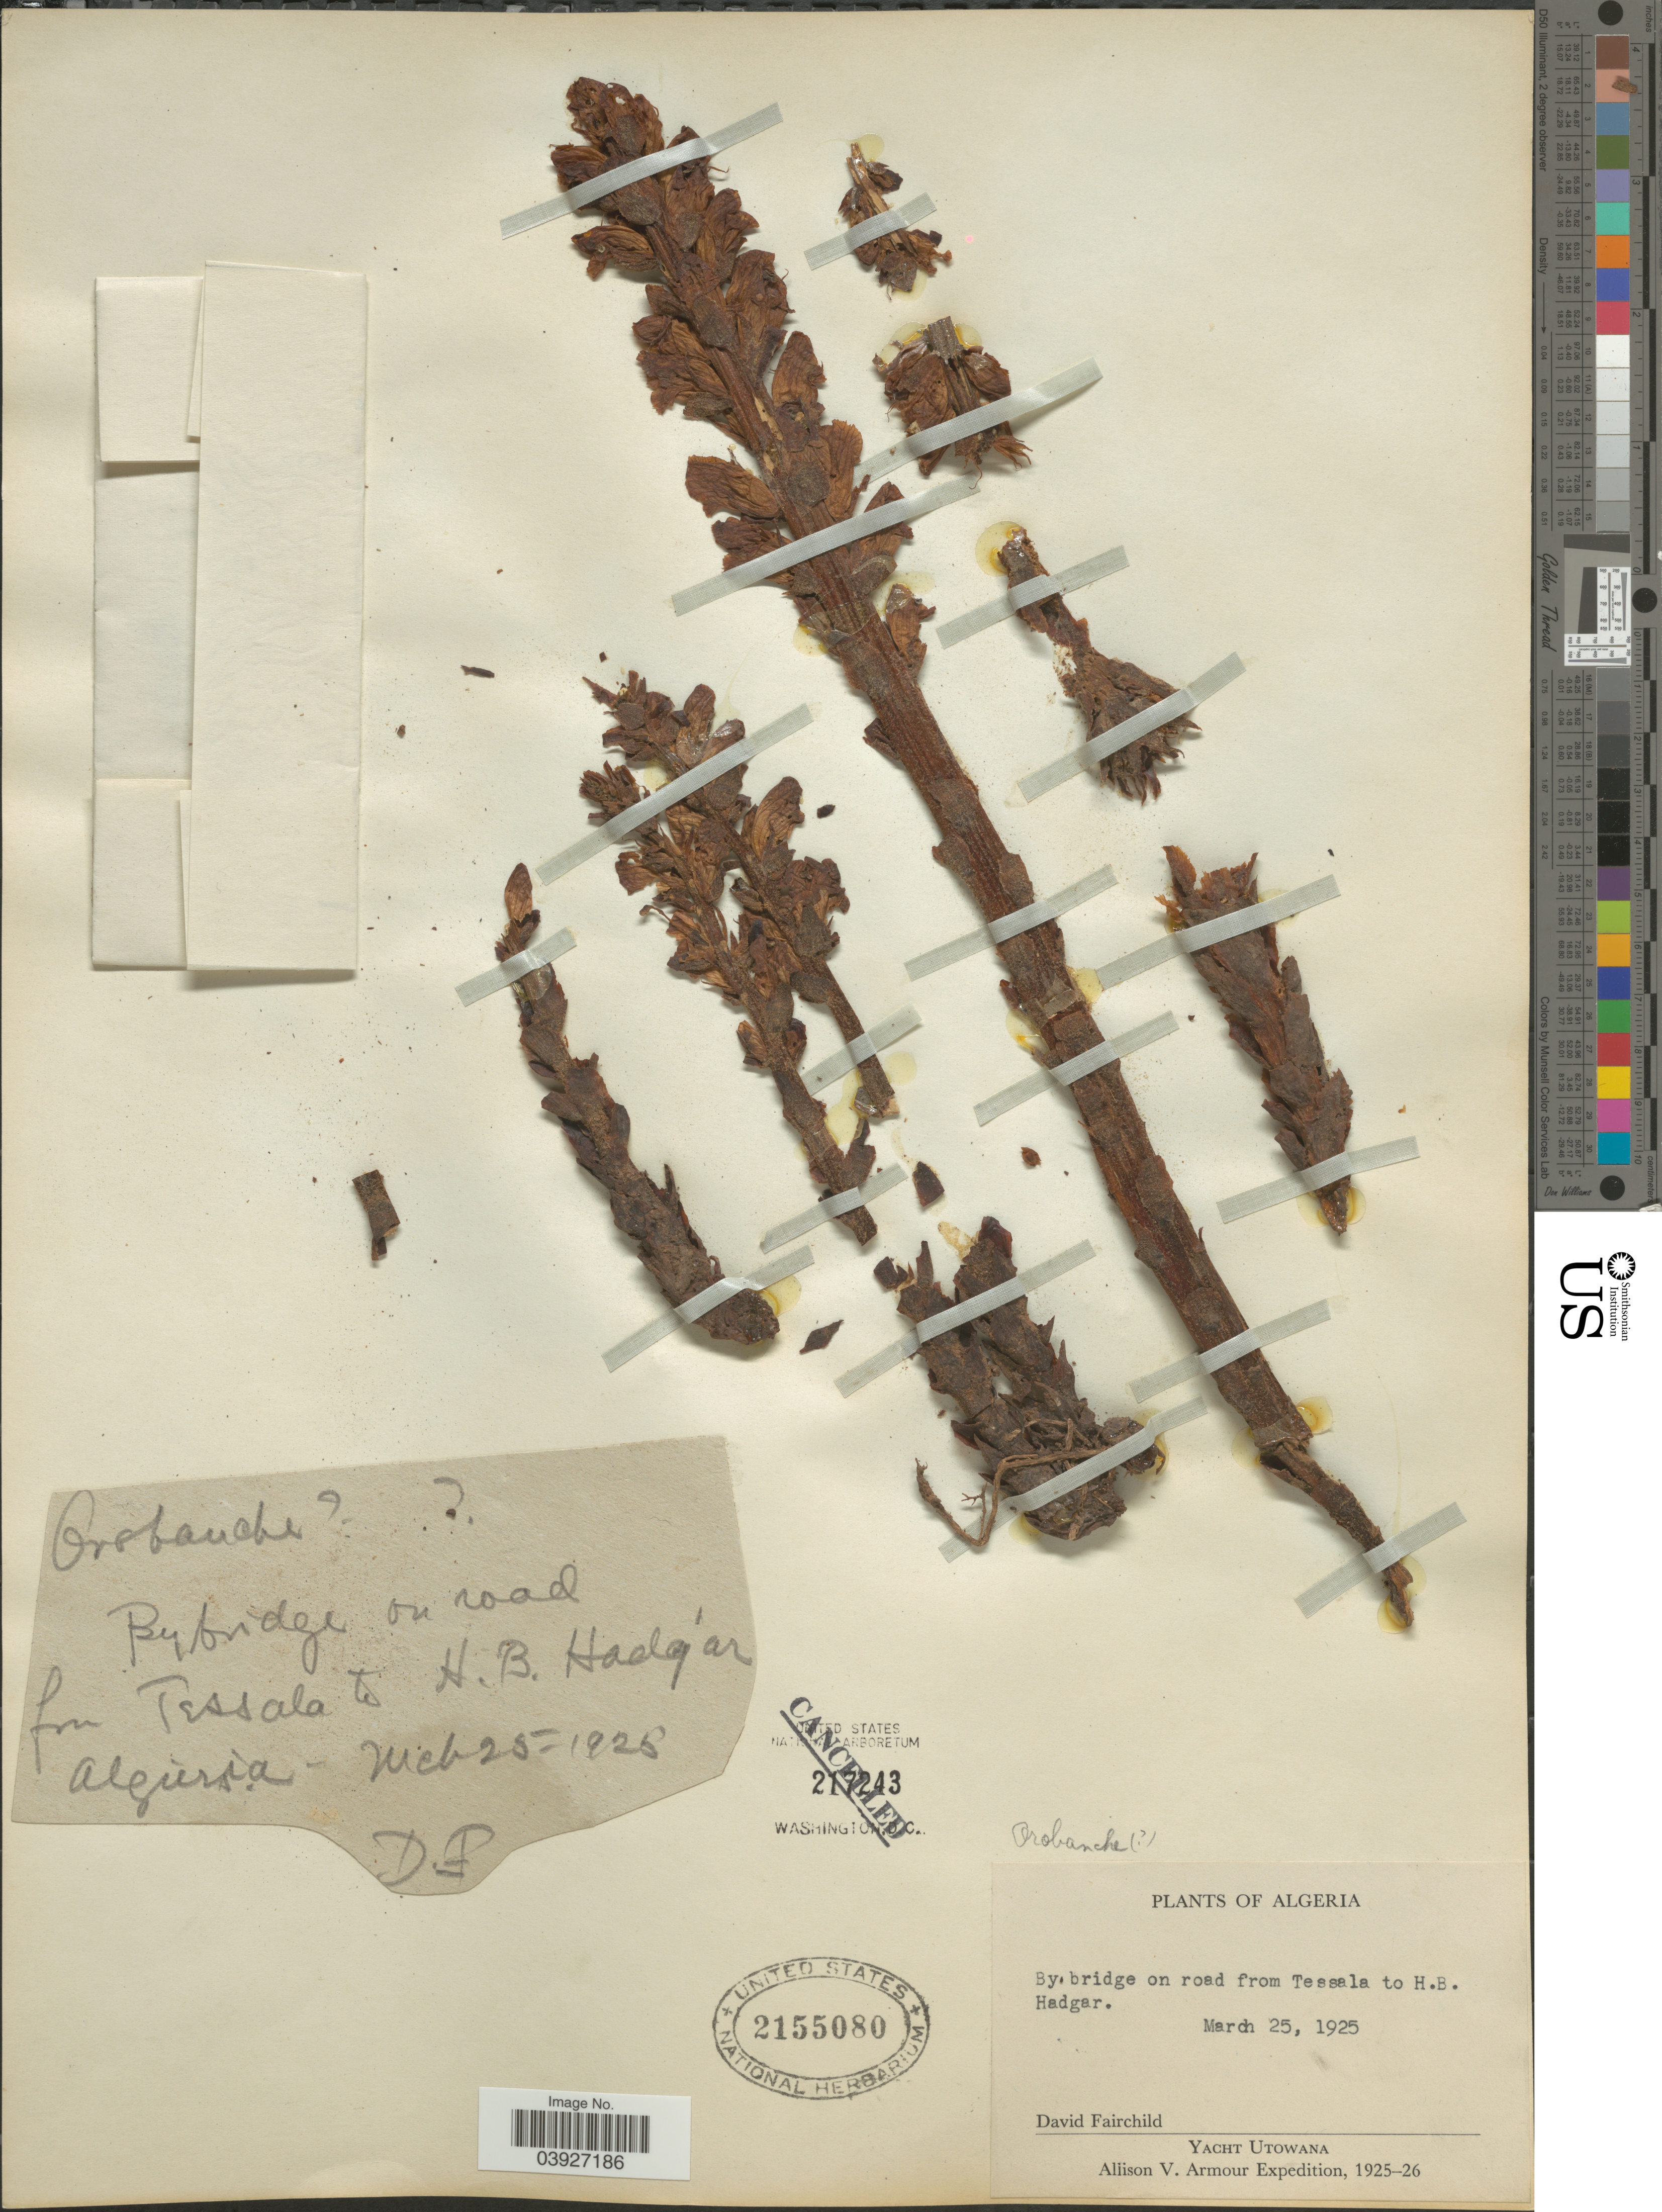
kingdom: Plantae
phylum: Tracheophyta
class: Magnoliopsida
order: Lamiales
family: Orobanchaceae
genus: Orobanche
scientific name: Orobanche sp.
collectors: D. Fairchild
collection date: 1925-03-25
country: Algeria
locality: By bridge on road from Tessala to H.B. Hadgar.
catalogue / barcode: US 2155080